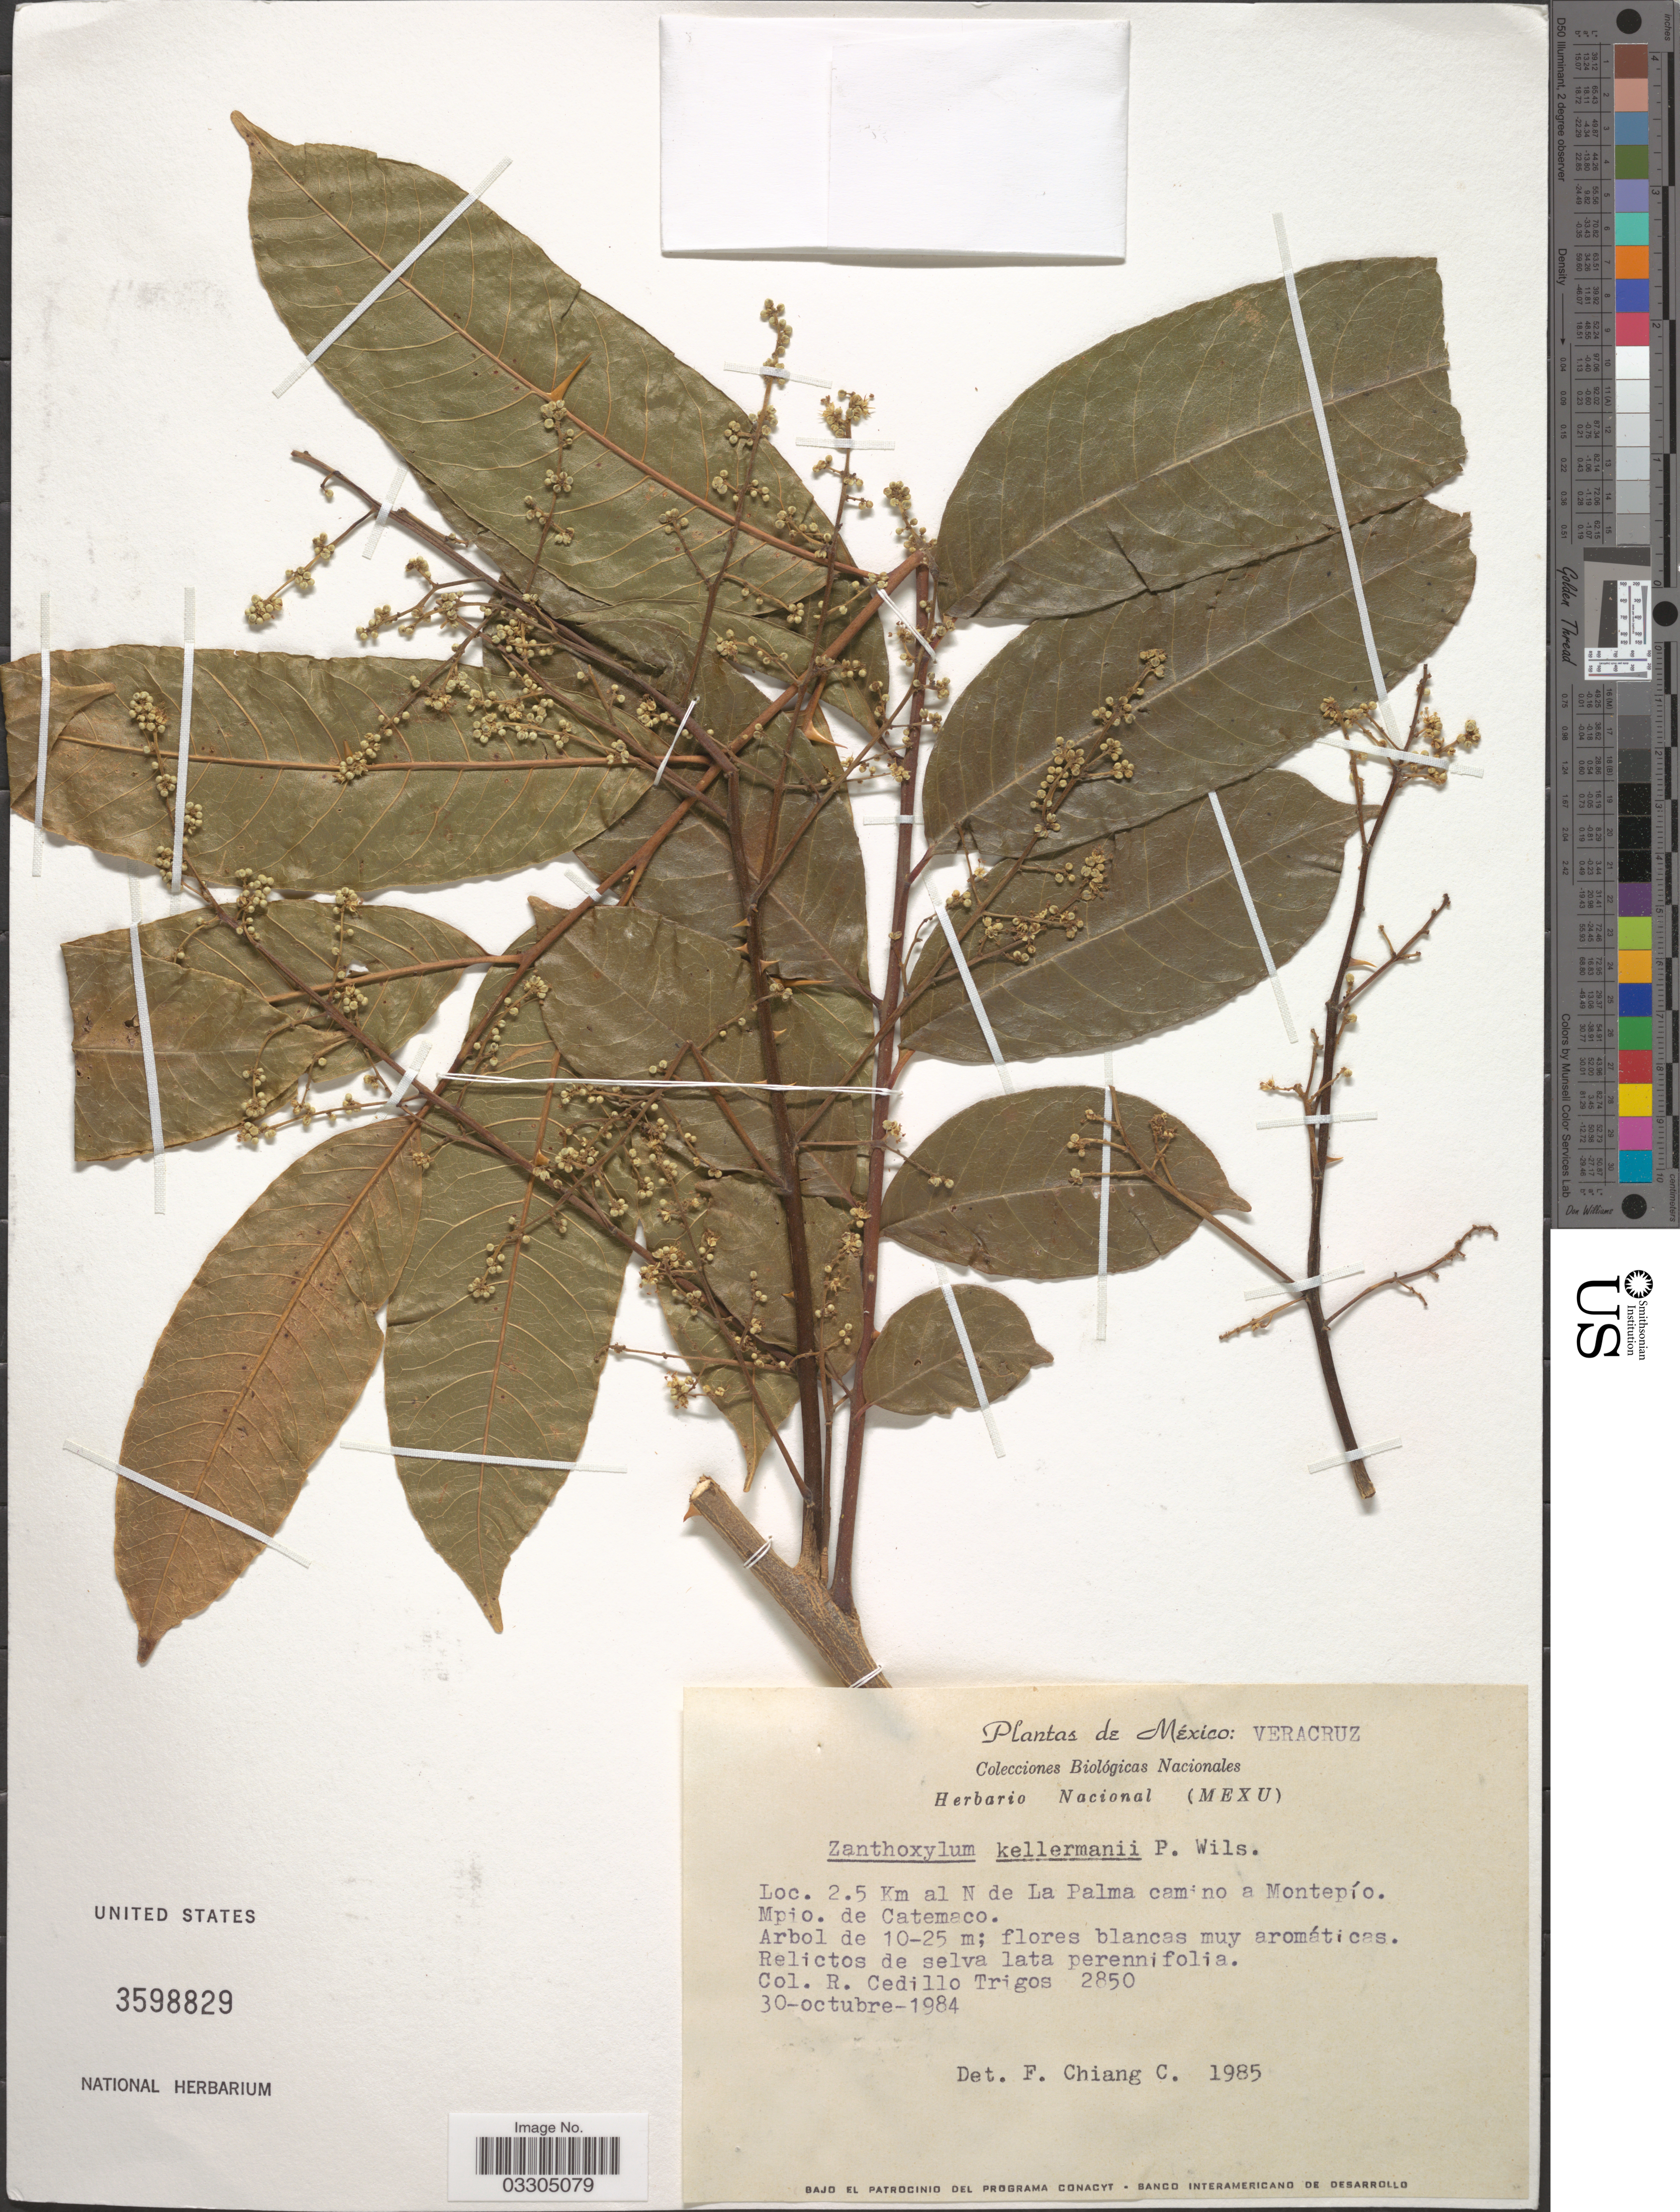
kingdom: Plantae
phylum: Tracheophyta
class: Magnoliopsida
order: Sapindales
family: Rutaceae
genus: Zanthoxylum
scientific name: Zanthoxylum kellermanii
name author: P. Wilson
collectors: R. CedilloT.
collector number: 2850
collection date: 1984-10-30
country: Mexico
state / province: Veracruz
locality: Veracruz, 2.5 Km al N de La Palma camino a Montepío. Mpio. de Catemaco.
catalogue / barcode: US 3598829